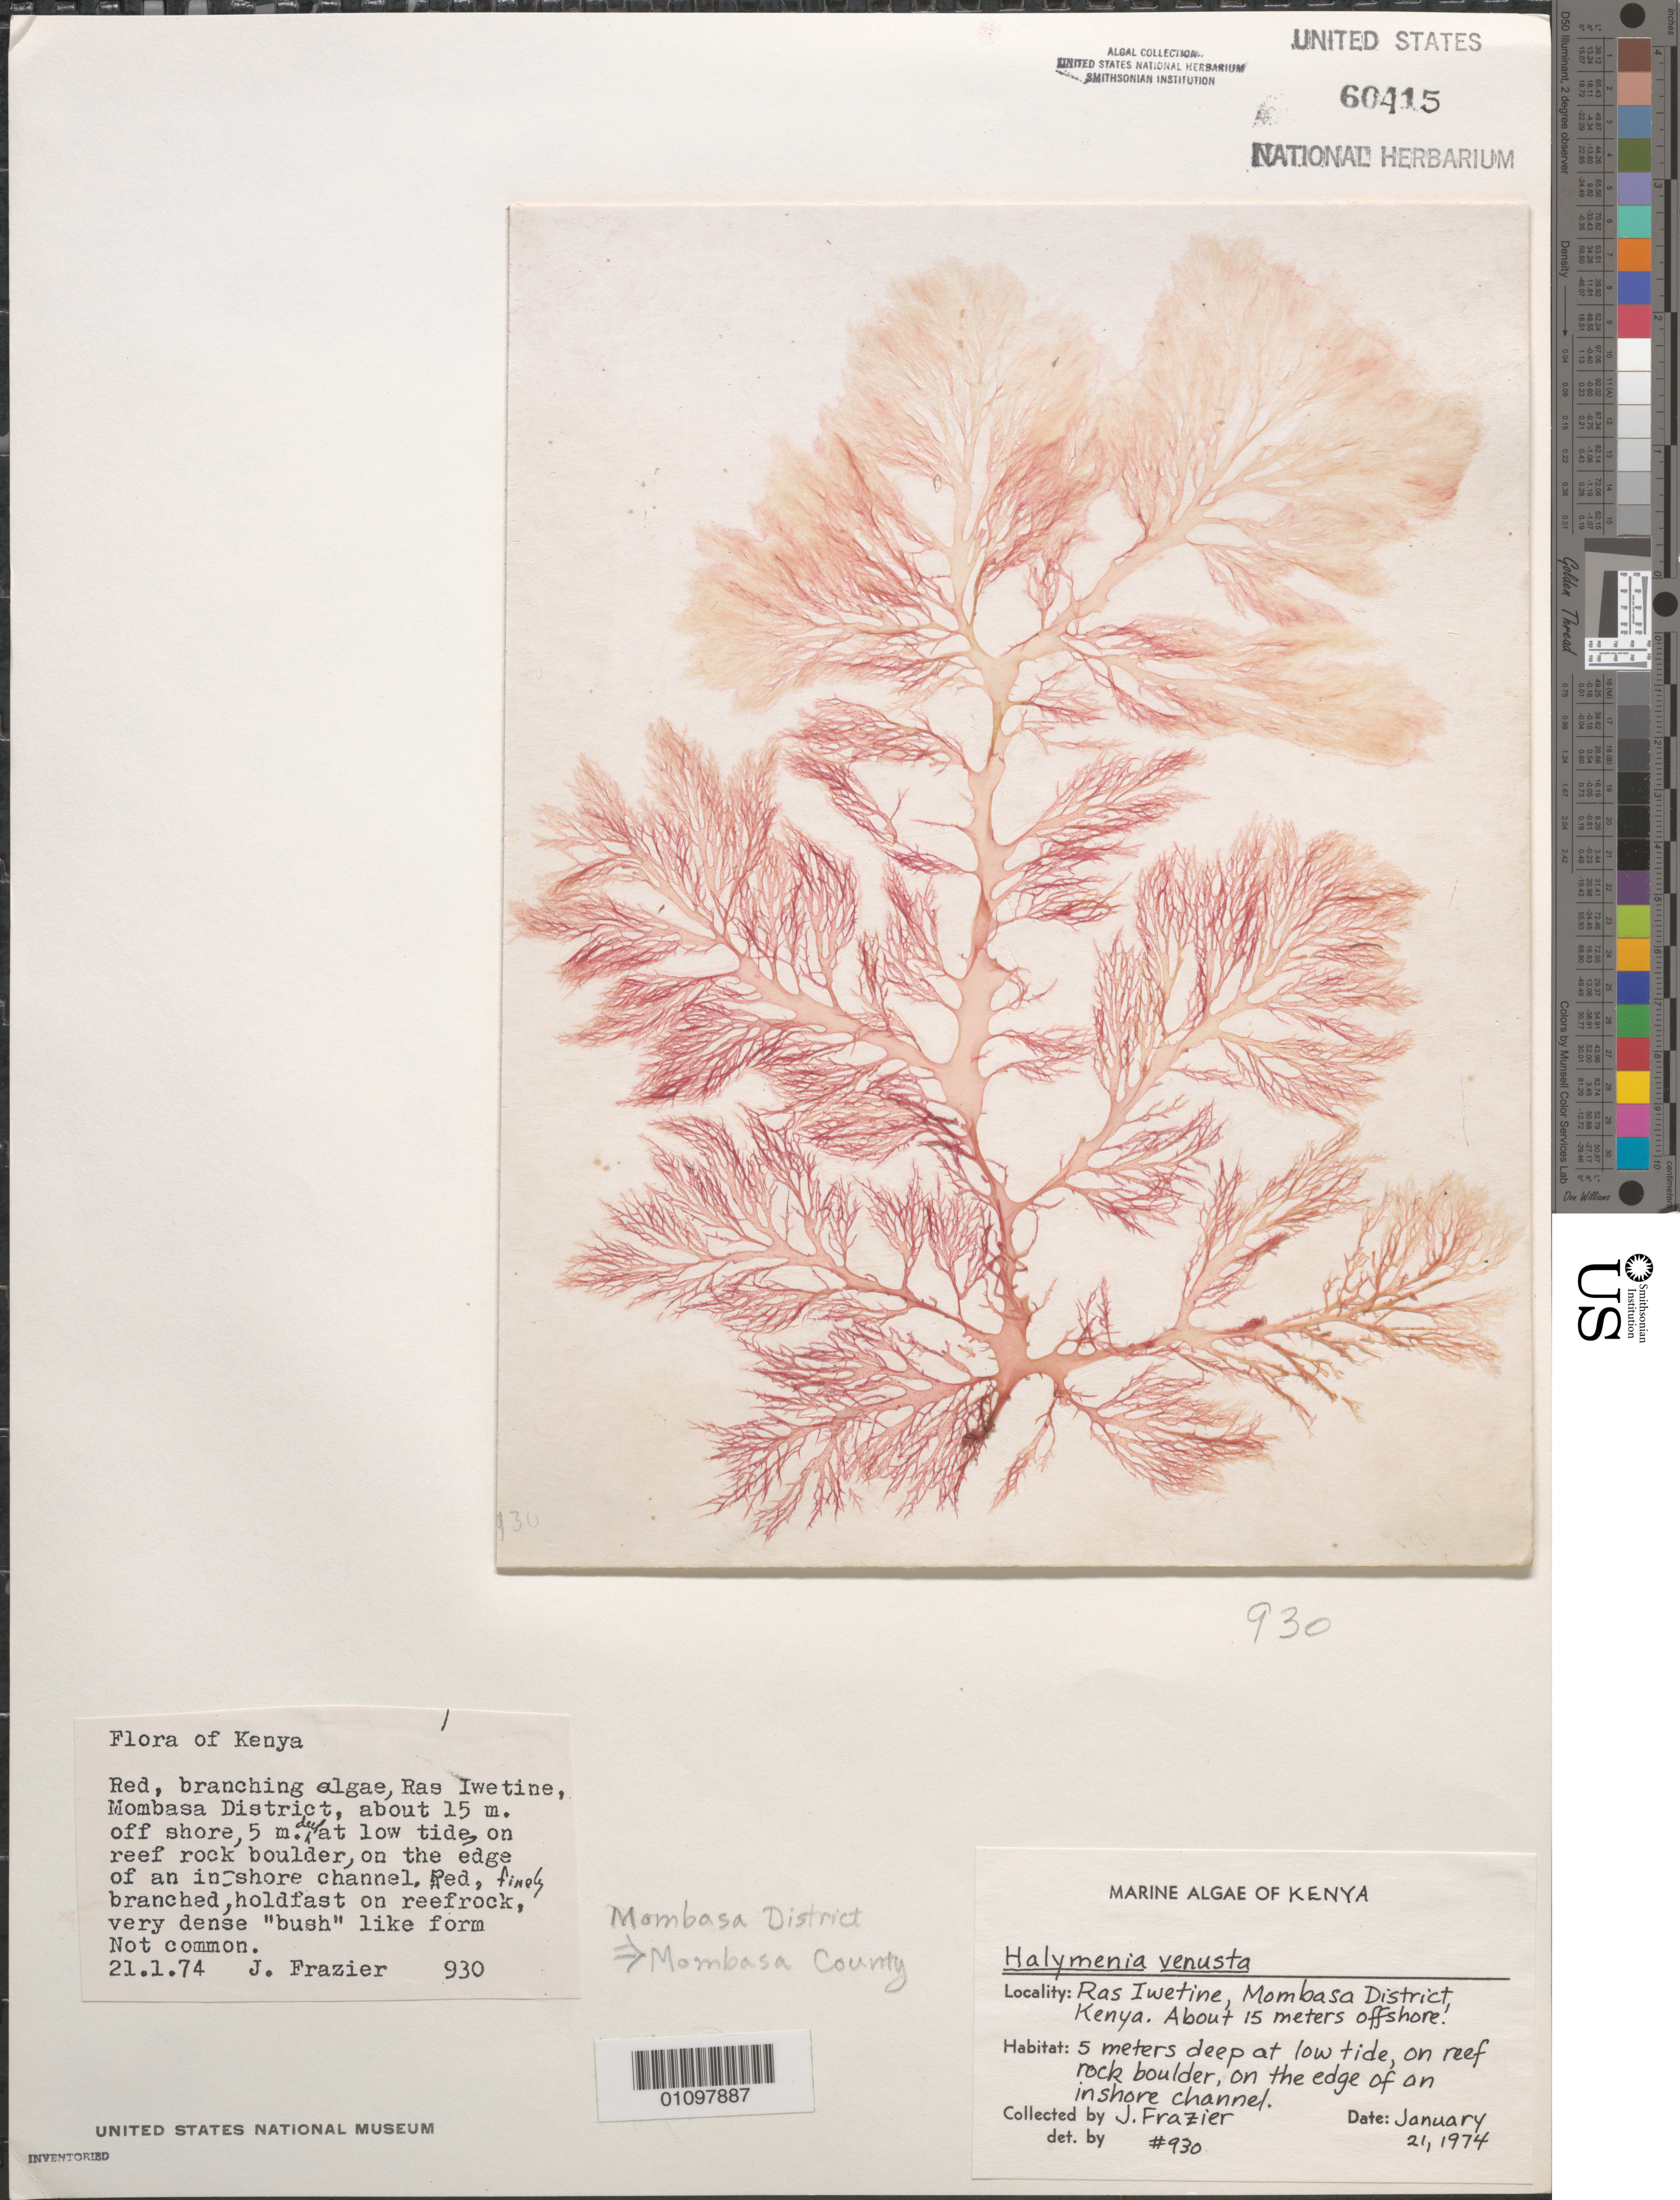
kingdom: Plantae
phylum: Rhodophyta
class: Florideophyceae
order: Halymeniales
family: Halymeniaceae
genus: Halymenia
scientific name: Halymenia venusta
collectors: J. Frazier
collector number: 930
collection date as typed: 21 Jan 1974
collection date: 1974-01-21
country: Kenya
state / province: Mombasa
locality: Ras Iwetine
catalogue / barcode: US 60415